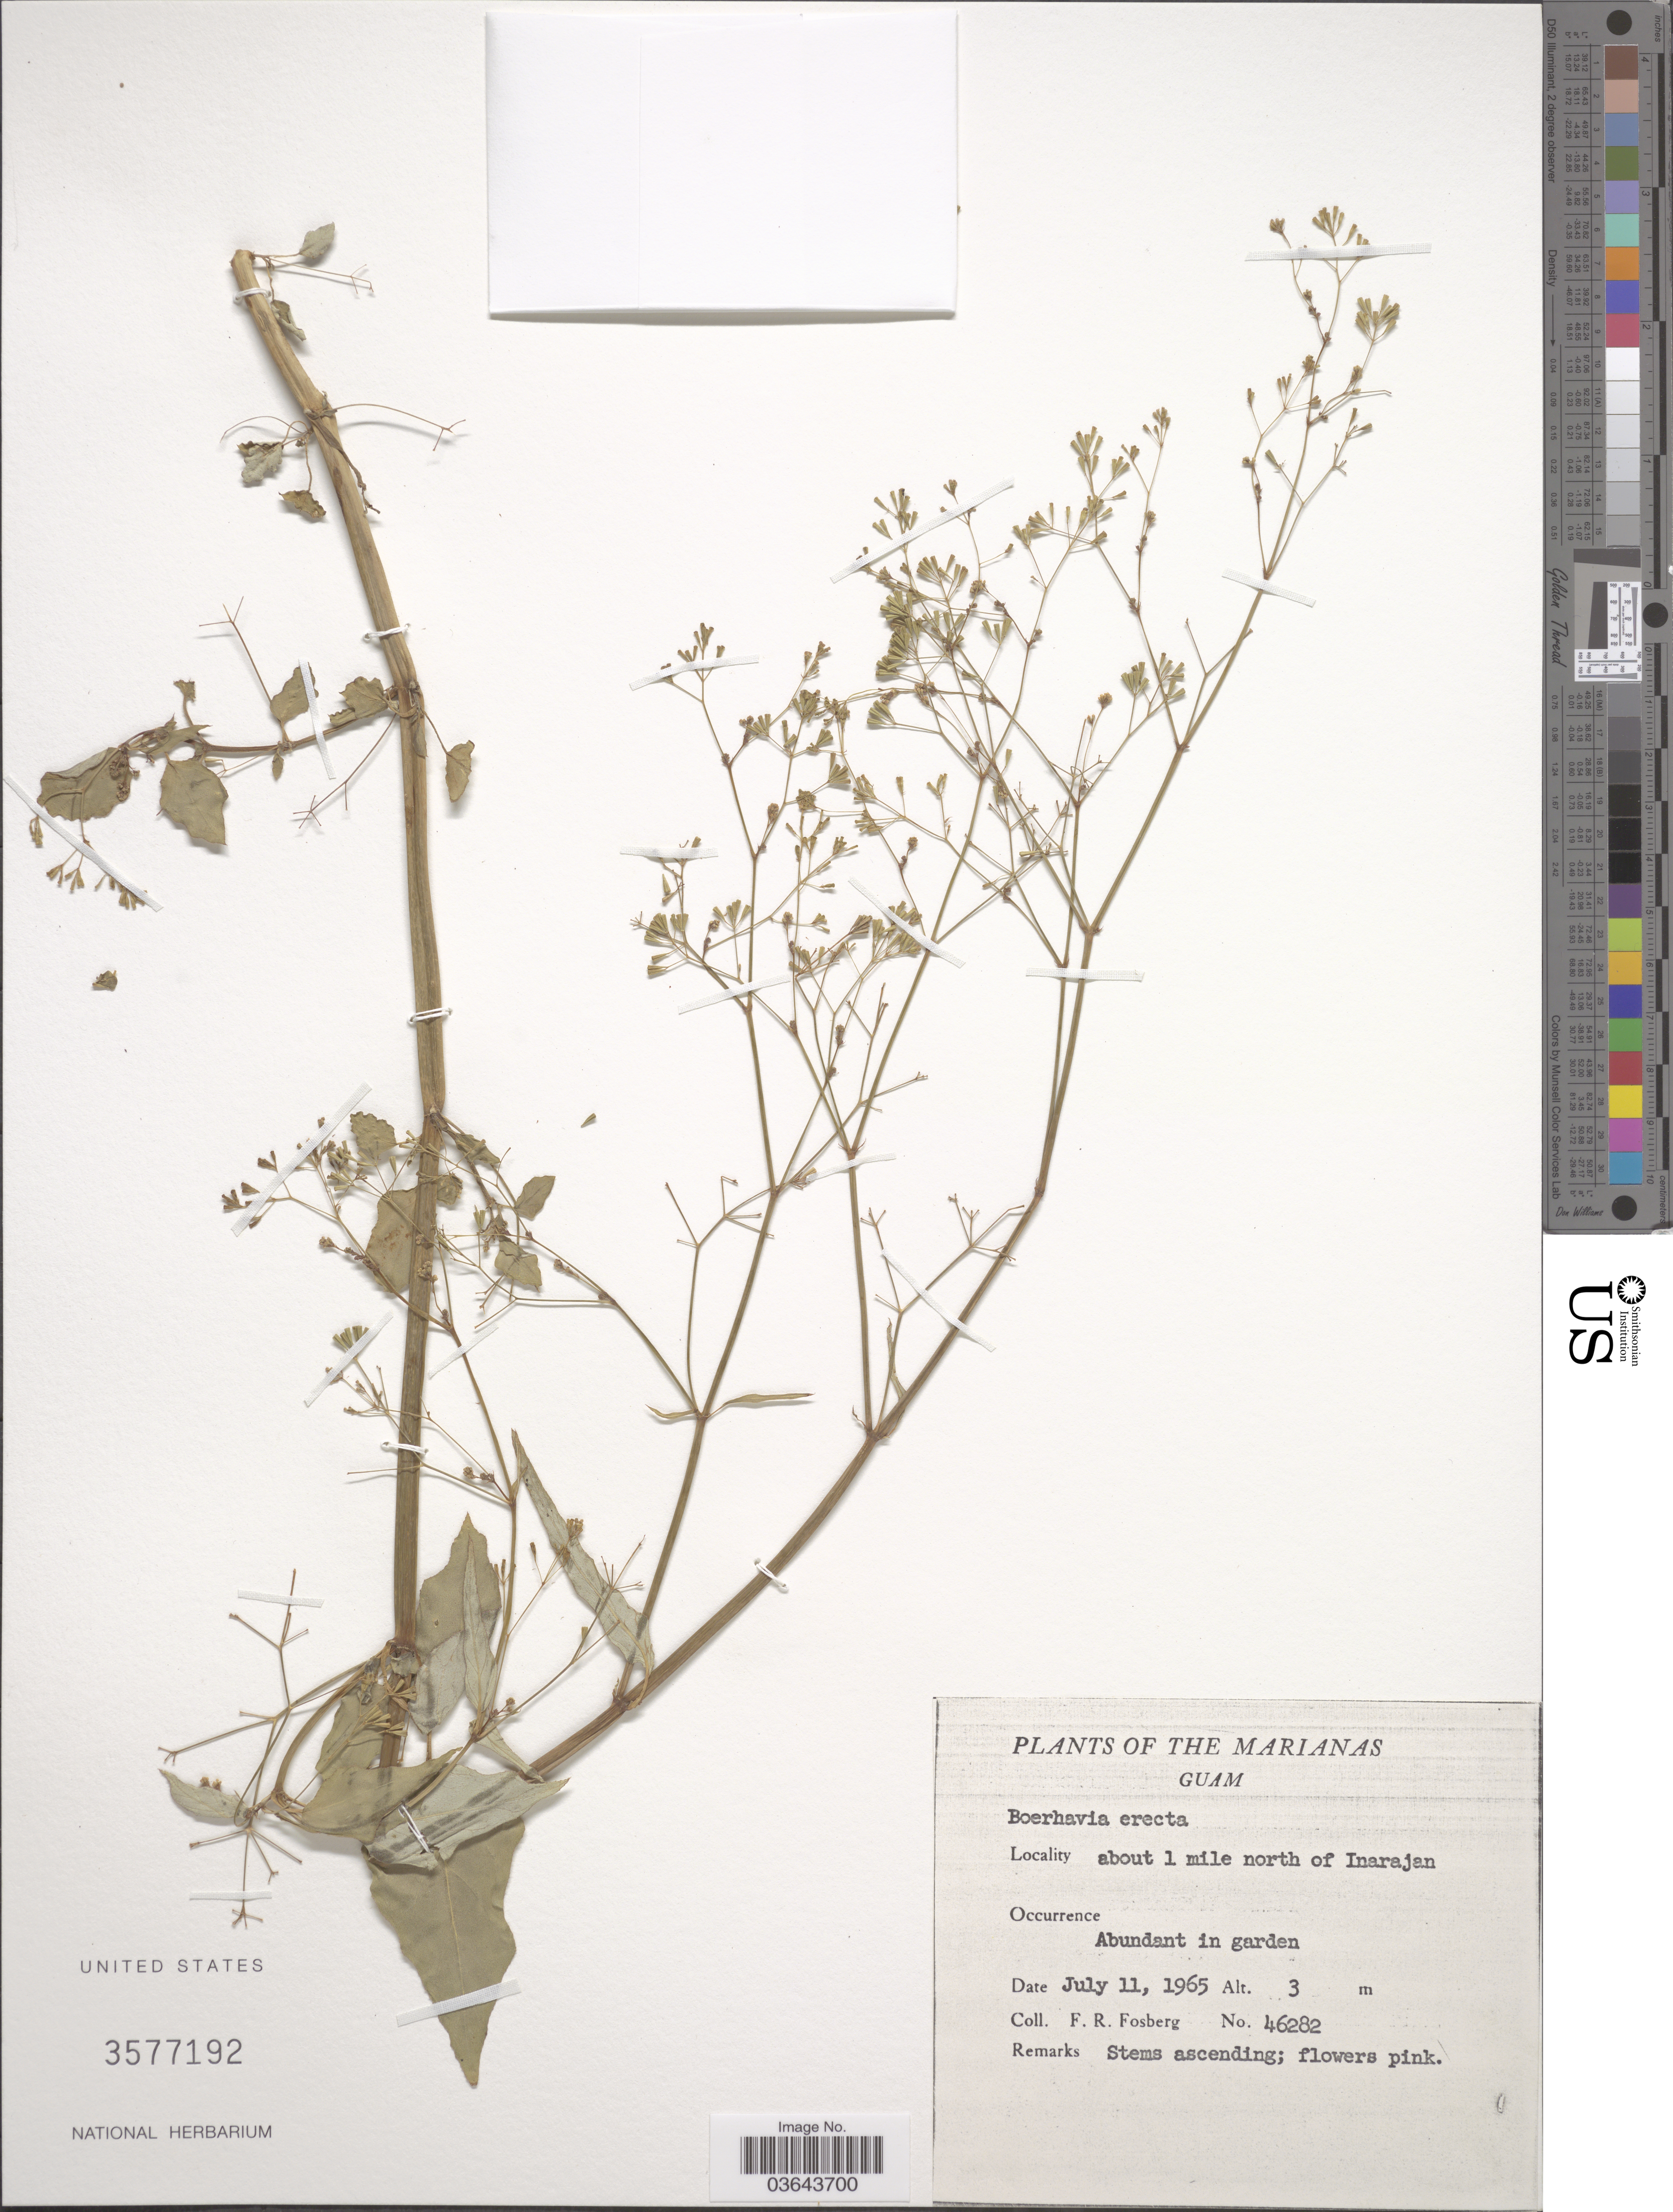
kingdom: Plantae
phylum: Tracheophyta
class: Magnoliopsida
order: Caryophyllales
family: Nyctaginaceae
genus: Boerhavia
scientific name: Boerhavia erecta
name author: L.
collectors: F. R. Fosberg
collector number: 46282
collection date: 1965-07-11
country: Guam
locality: The Marianas. About 1 mile north of Inarajan.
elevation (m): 3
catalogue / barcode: US 3577192